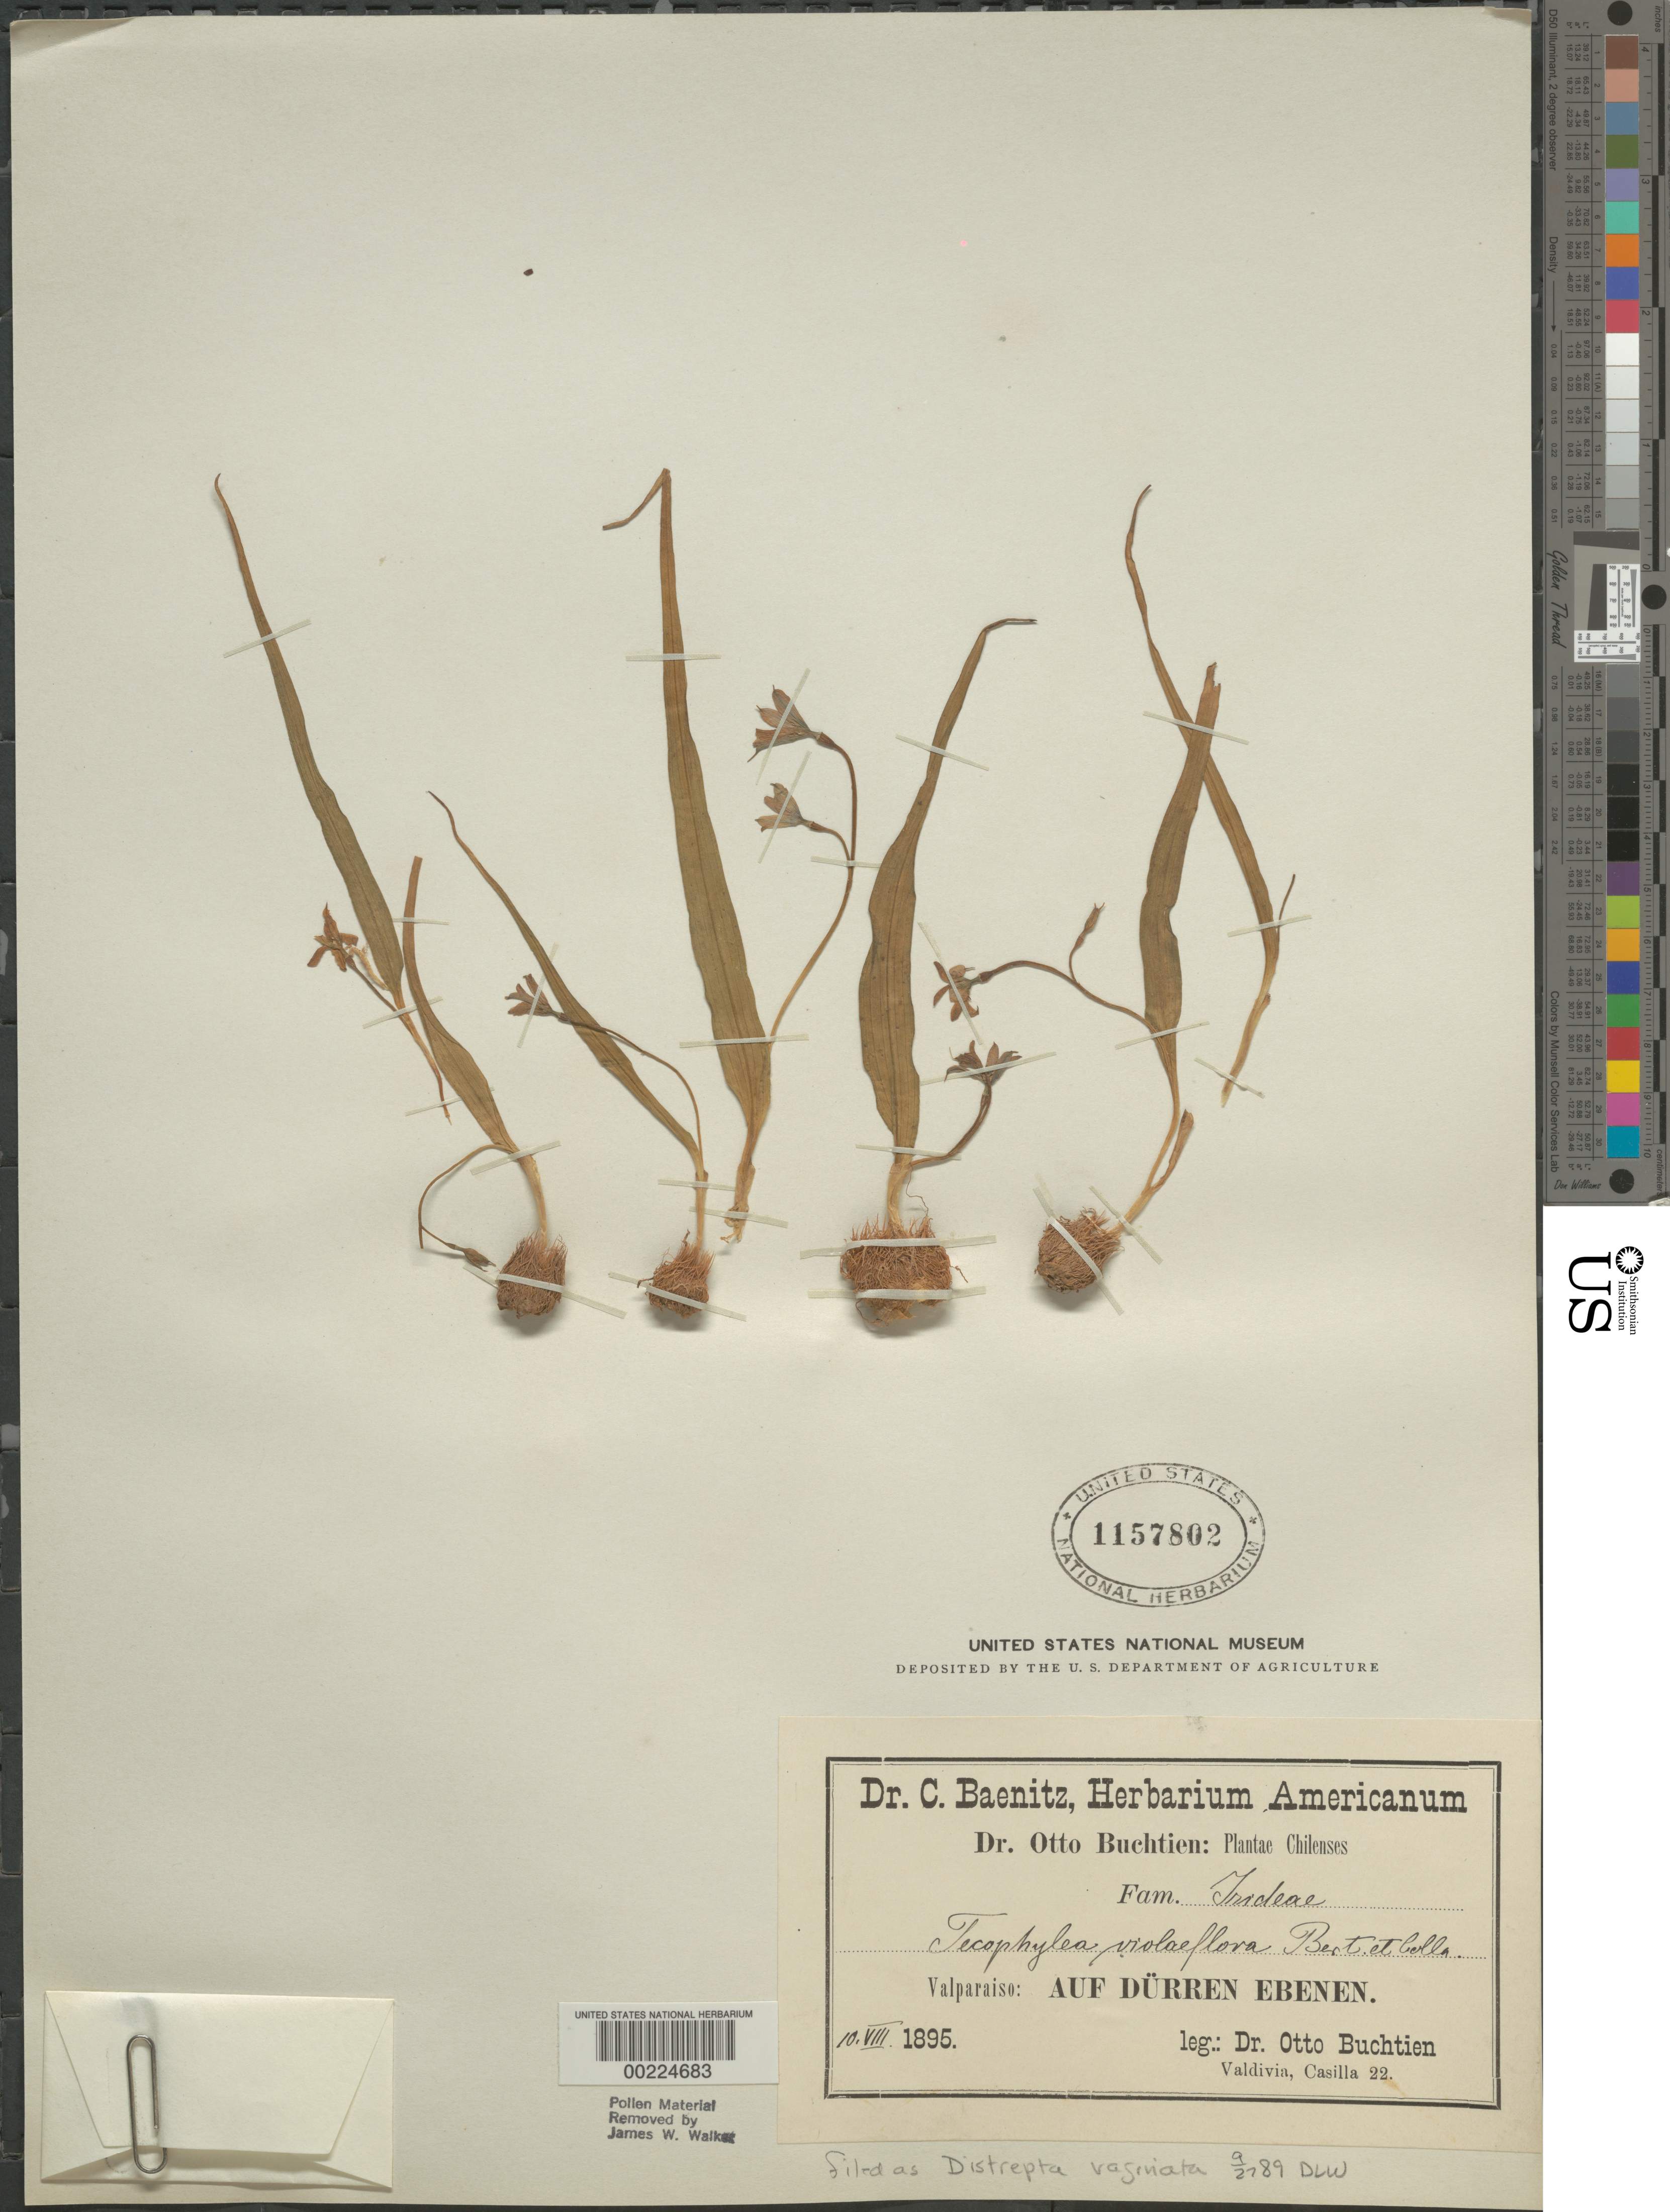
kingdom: Plantae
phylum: Tracheophyta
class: Liliopsida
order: Asparagales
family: Tecophilaeaceae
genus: Tecophilaea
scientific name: Tecophilaea violiflora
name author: Bertero ex Colla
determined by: Strong, Mark T., (BOT), Smithsonian Institution - National Museum of Natural History (UNITED STATES)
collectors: O. Buchtien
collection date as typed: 10 Aug 1895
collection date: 1895-08-10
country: Chile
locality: Valparaiso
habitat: Dry place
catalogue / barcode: US 1157802